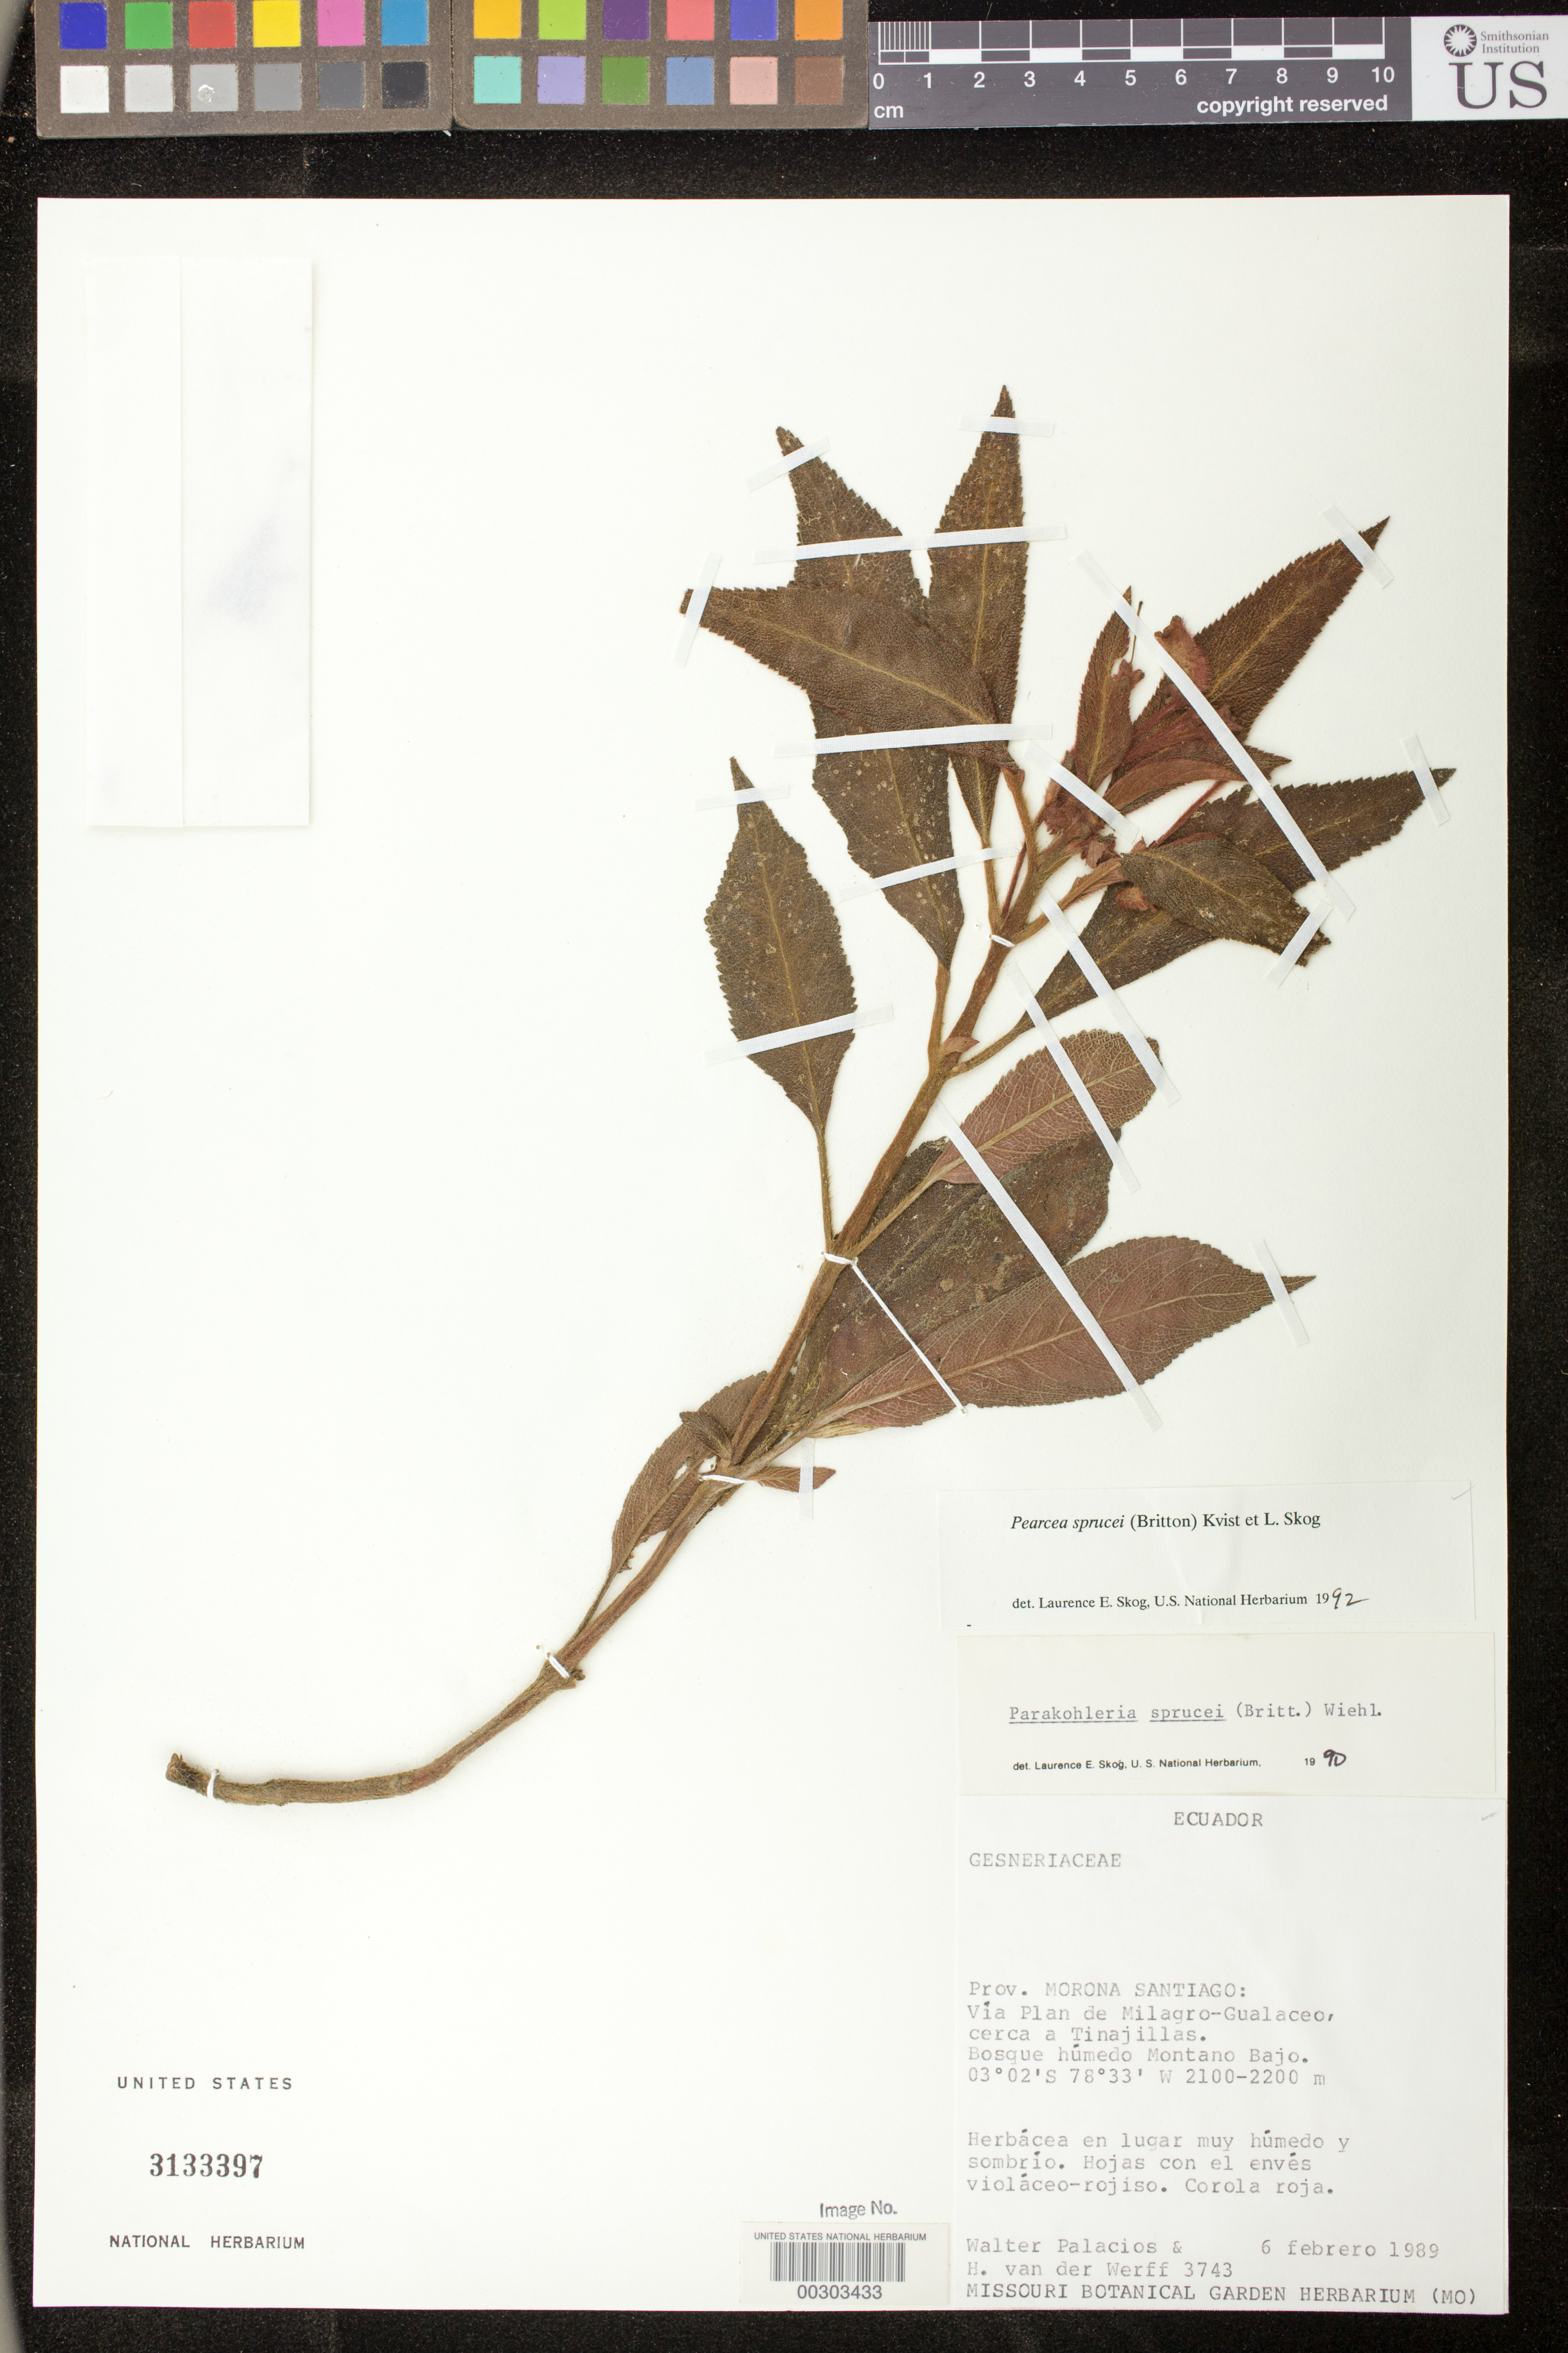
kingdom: Plantae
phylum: Tracheophyta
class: Magnoliopsida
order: Lamiales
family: Gesneriaceae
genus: Pearcea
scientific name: Pearcea sprucei var. sprucei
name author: (Britton ex Rusby) L.P. Kvist & L.E. Skog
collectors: W. Palacios & H. van der Werff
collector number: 3743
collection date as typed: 06 Feb 1989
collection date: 1989-02-06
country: Ecuador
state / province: Morona-Santiago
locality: Via Plan de Milagro - Gualaceo, near Tinajillas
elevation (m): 2100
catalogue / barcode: US 3133397